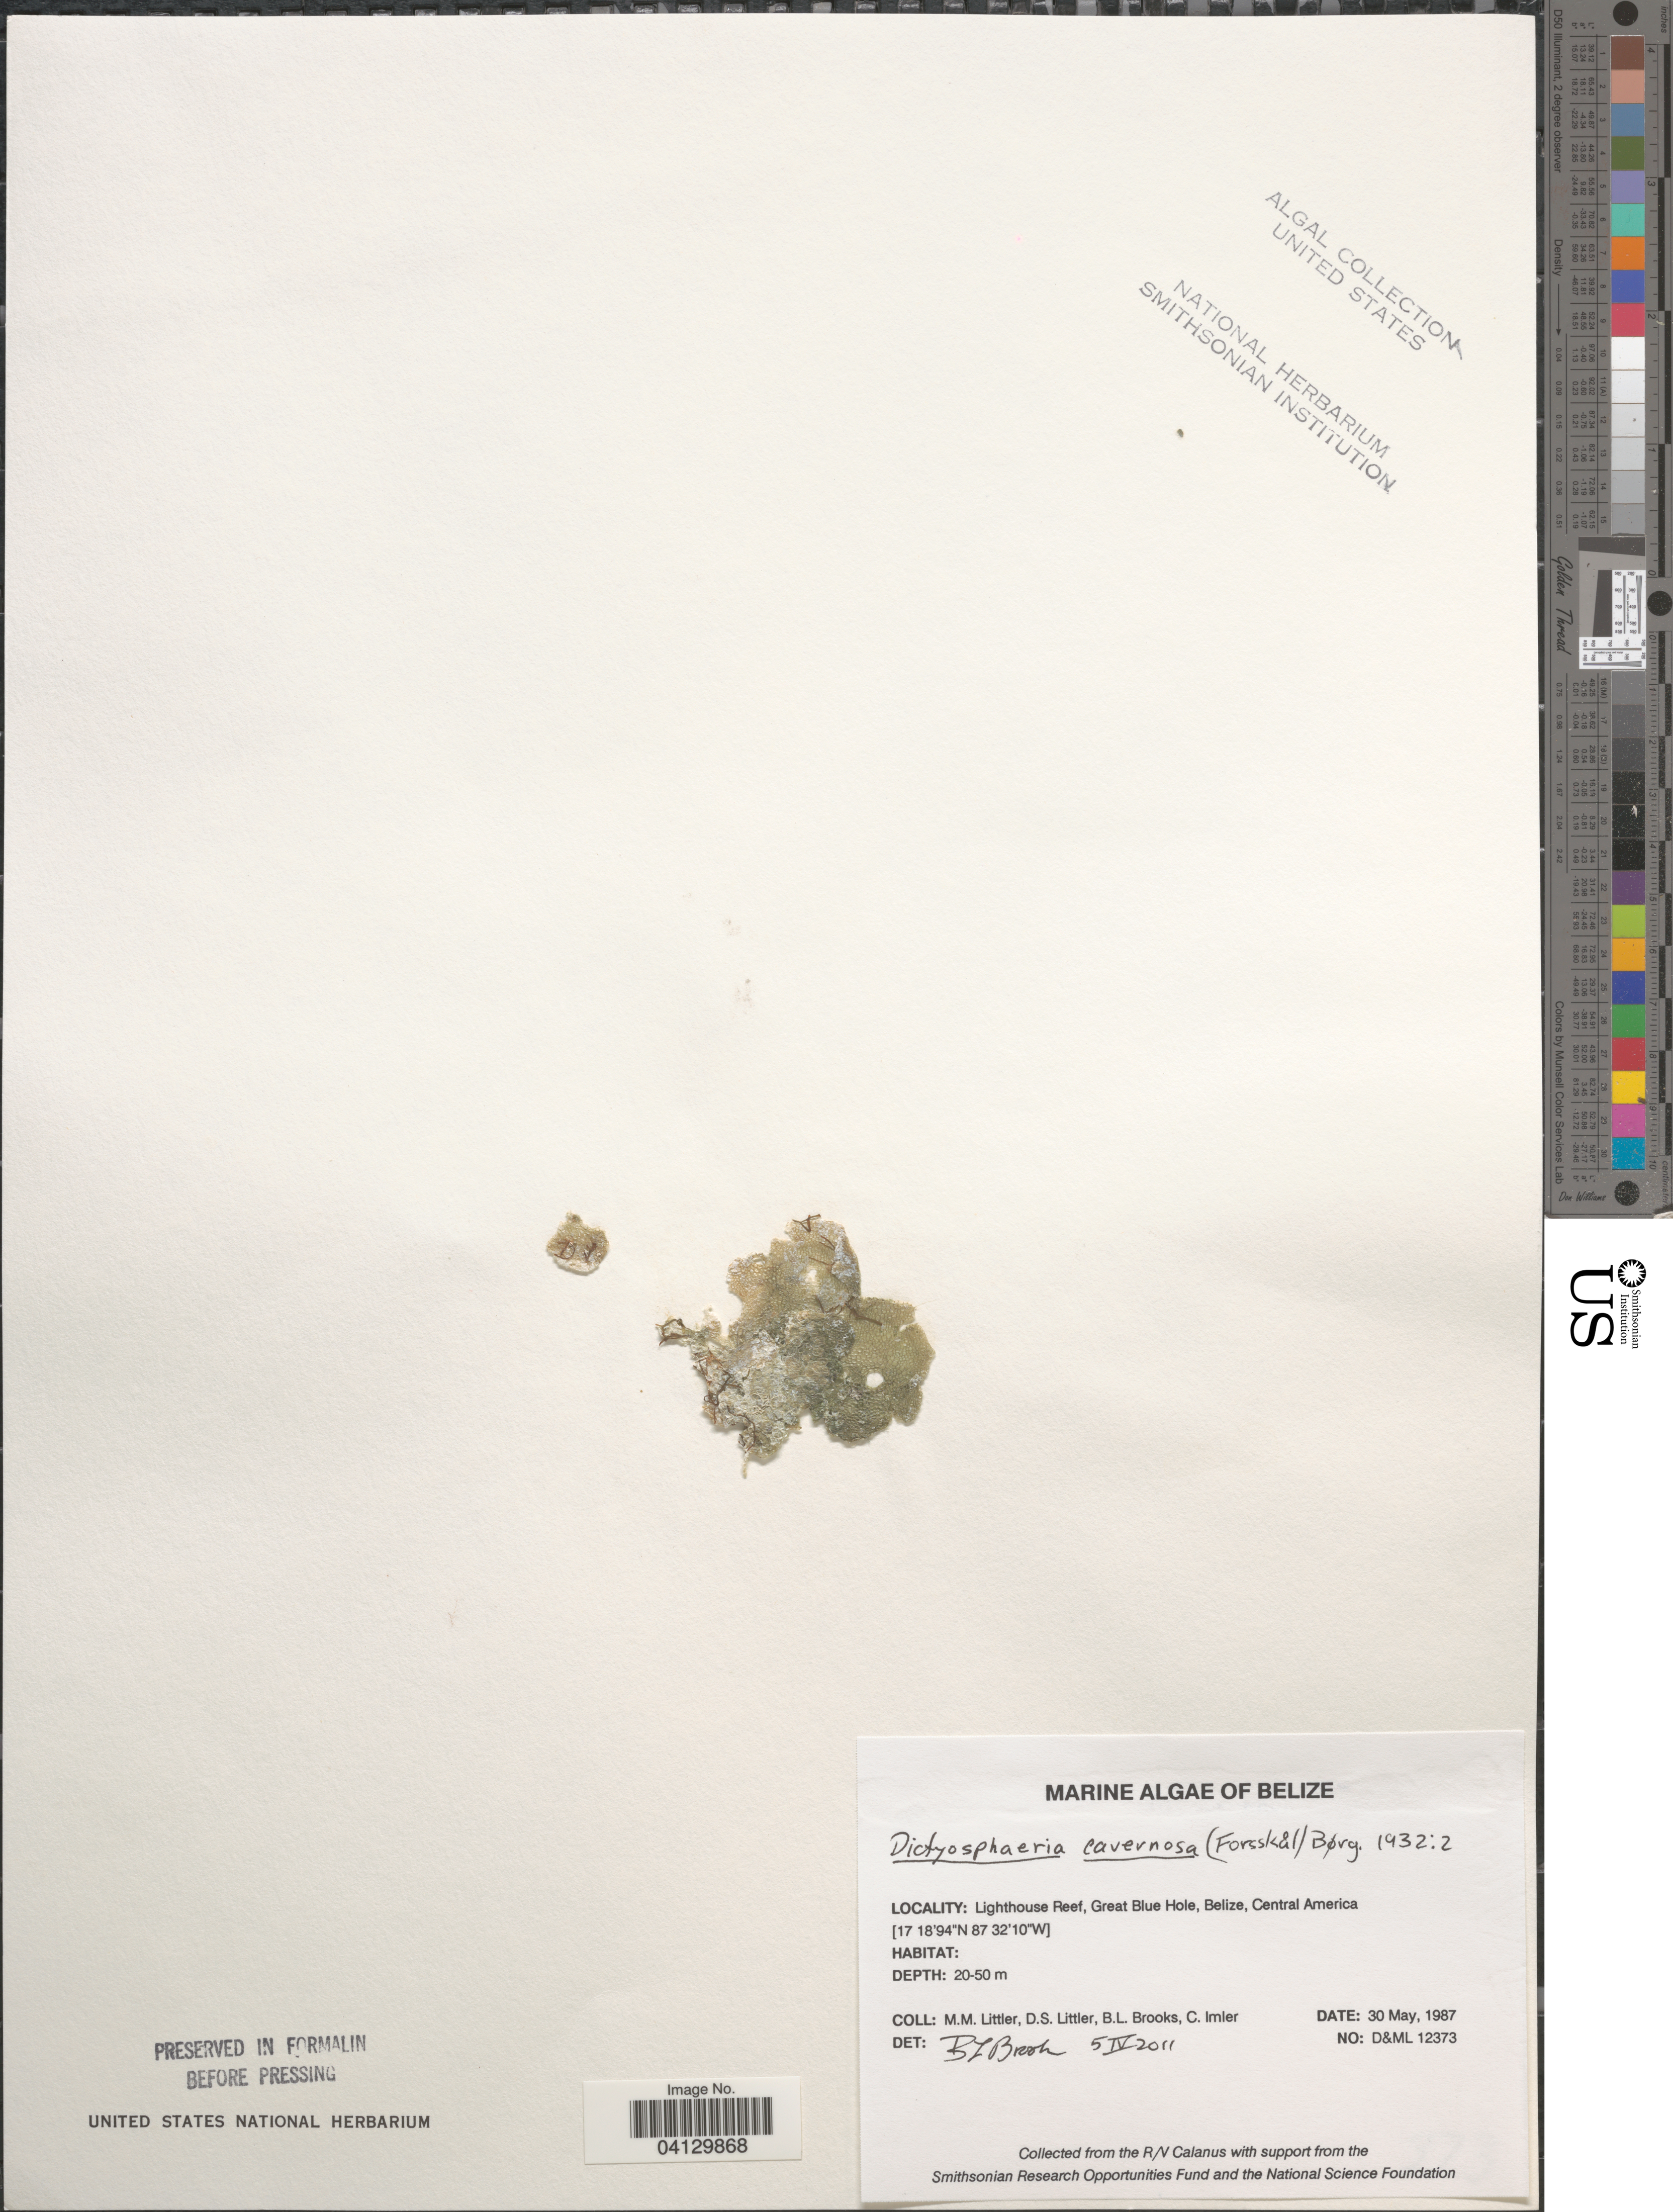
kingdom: Plantae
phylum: Chlorophyta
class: Ulvophyceae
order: Siphonocladales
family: Siphonocladaceae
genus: Dictyosphaeria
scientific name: Dictyosphaeria cavernosa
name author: (Forssk.) Børgesen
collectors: D. S. Littler, B. Brooks & C. Imler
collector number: D&ML12373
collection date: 1987-05-30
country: Belize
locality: Lighthouse Reef, Great Blue Hole.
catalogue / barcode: US 328866